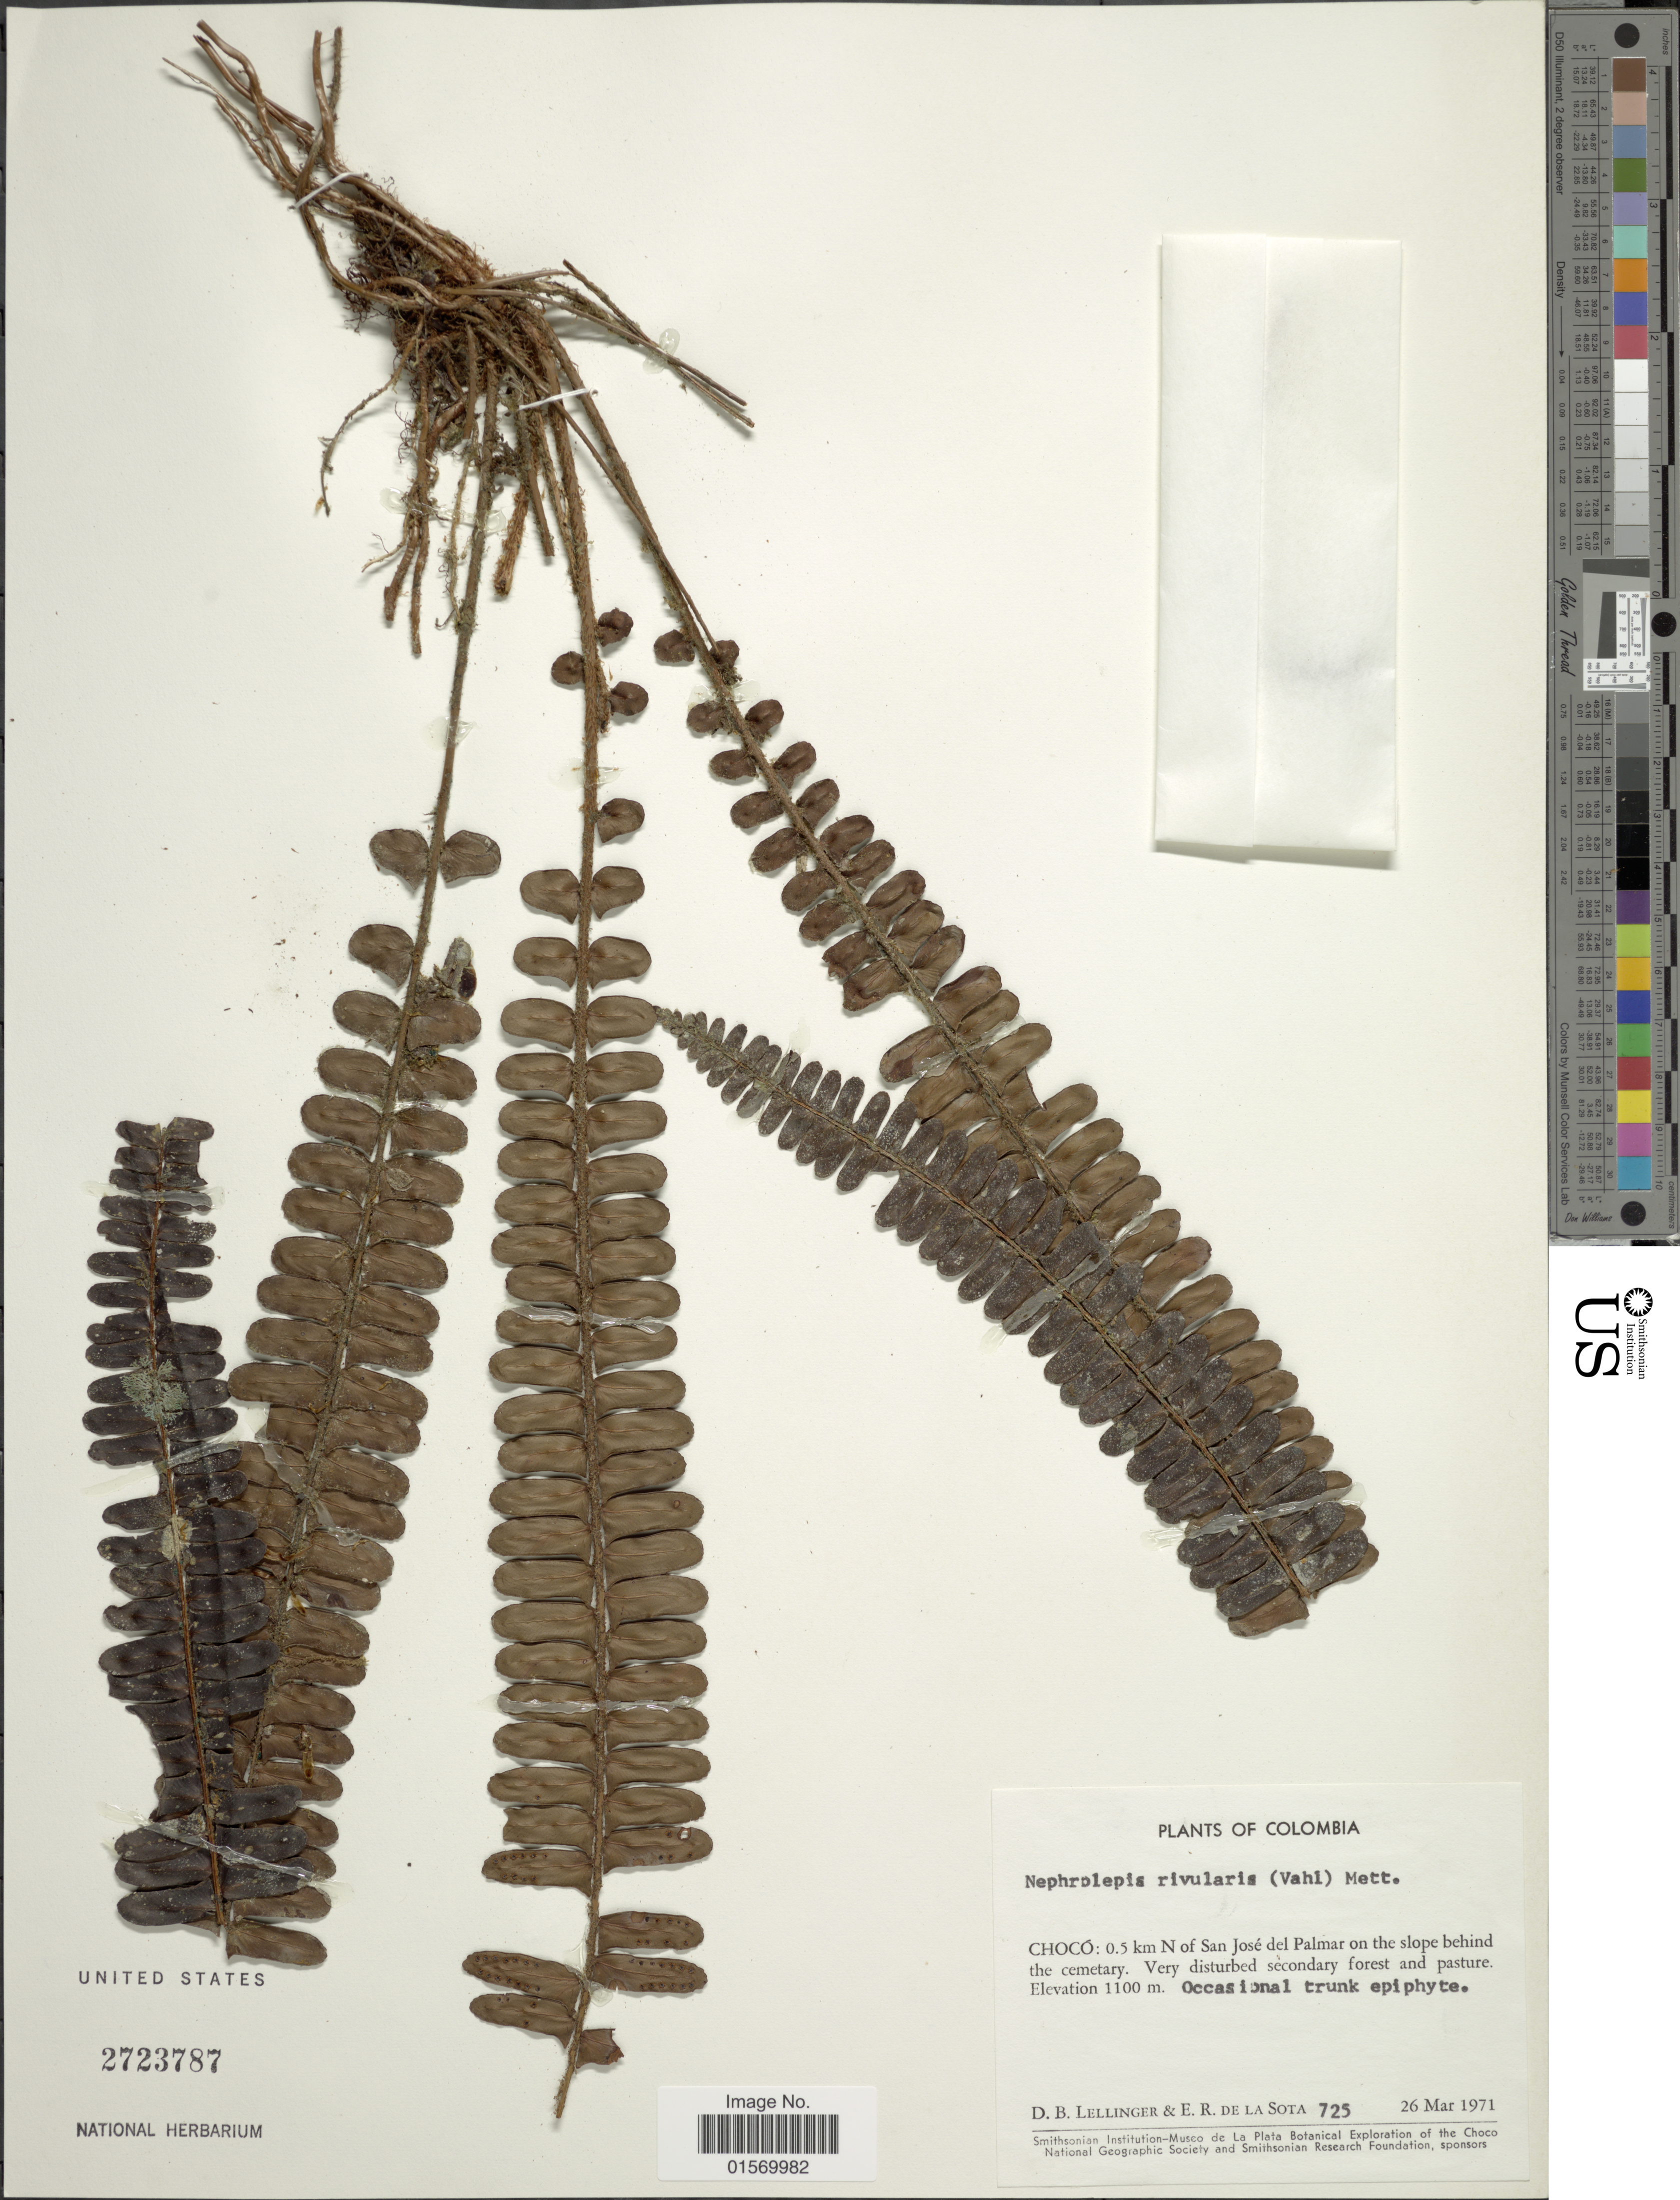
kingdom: Plantae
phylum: Tracheophyta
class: Polypodiopsida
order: Polypodiales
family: Nephrolepidaceae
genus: Nephrolepis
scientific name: Nephrolepis rivularis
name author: (Vahl) Mett. ex Krug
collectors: D. B. Lellinger & E. R. de la Sota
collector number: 725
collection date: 1971-03-26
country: Colombia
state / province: Chocó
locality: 0.5 km N of San José del Palmar on the slope behind the cemetary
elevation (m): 1100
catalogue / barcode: US 2723787